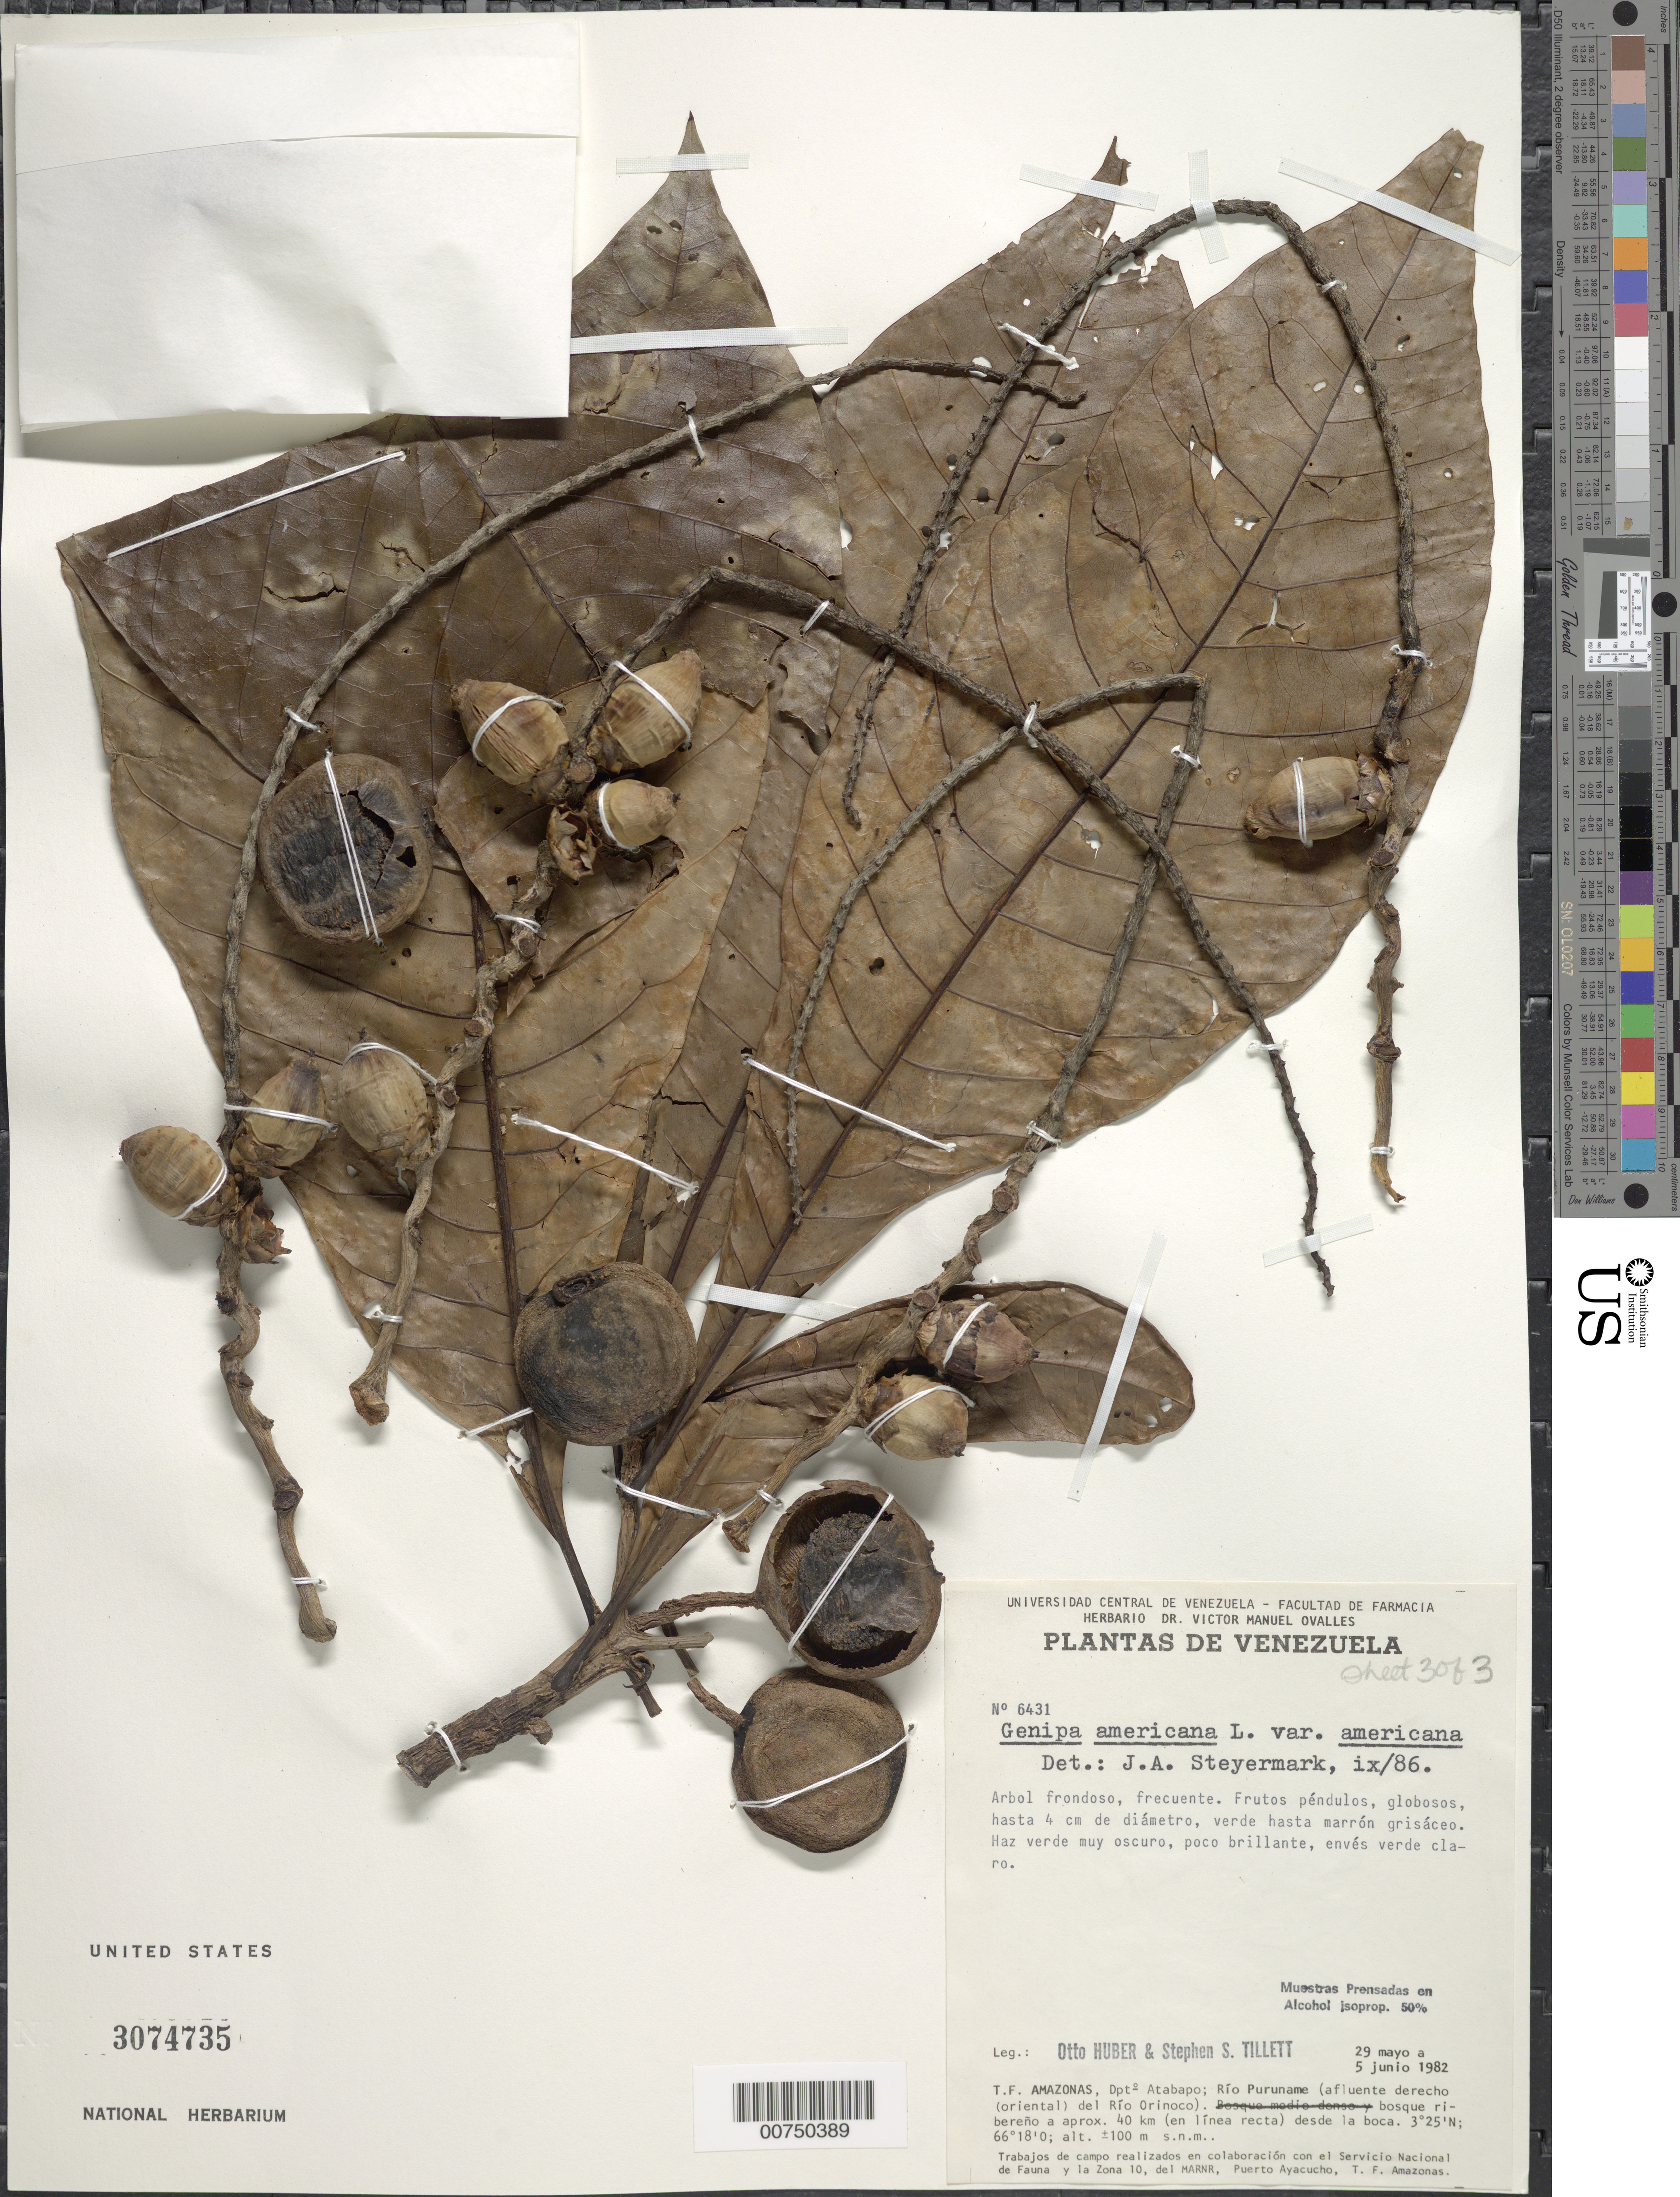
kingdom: Plantae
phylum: Tracheophyta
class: Magnoliopsida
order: Gentianales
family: Rubiaceae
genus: Genipa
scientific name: Genipa americana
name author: L.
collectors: O. Huber & S. S. Tillett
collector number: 6431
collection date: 1982-05-29/1982-06-05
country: Venezuela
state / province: Amazonas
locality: T. F. Amazonas, Dpto. Atabapo; Rio Puruname (afluente derecho (oriental) del Rio Orinoco) Bosque ribereno a aprox. 40 km (en linea recta) desde la boca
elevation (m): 100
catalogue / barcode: US 3074735